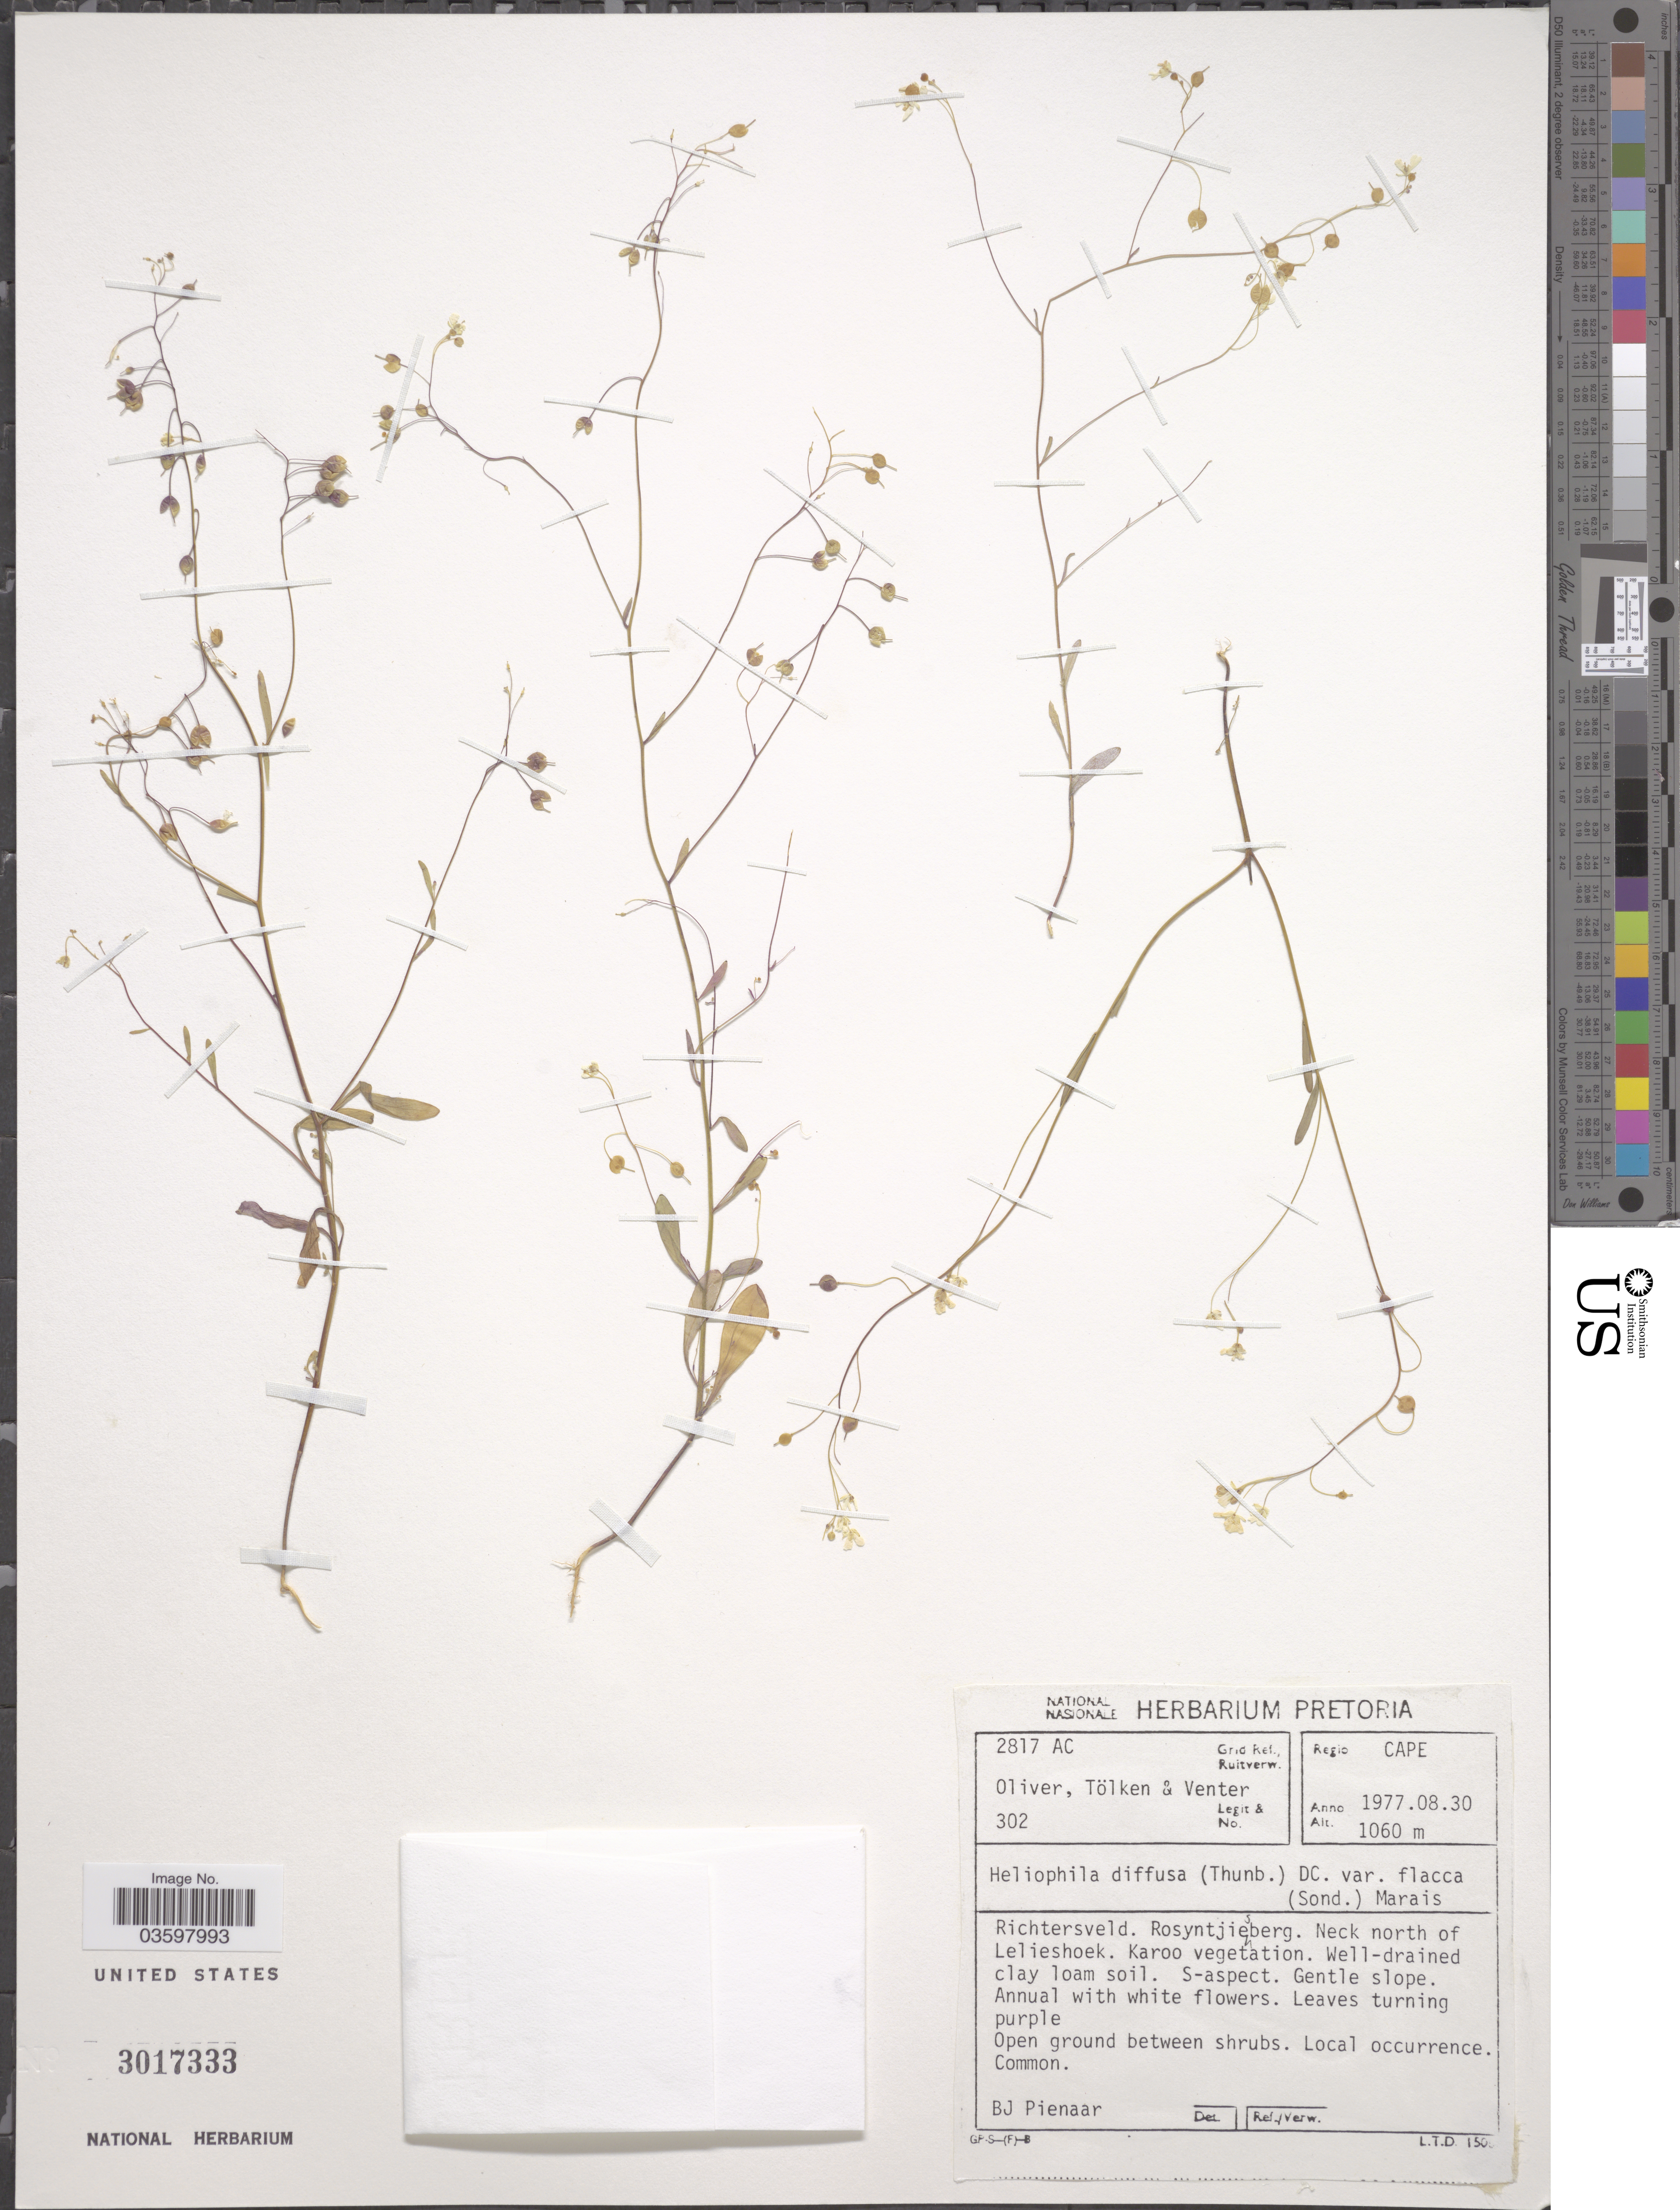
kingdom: Plantae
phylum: Tracheophyta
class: Magnoliopsida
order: Brassicales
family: Brassicaceae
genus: Heliophila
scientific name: Heliophila diffusa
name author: (Thunb.) DC.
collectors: Oliver, --, Tolken & -. Venter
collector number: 302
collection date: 1977-08-30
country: South Africa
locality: Grid Ref., Ruitverw. 2817 AC. Regio Cape. Richtersveld. Rosyntjiesberg. Neck north of Lelieshoek.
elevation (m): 1060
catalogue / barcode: US 3017333